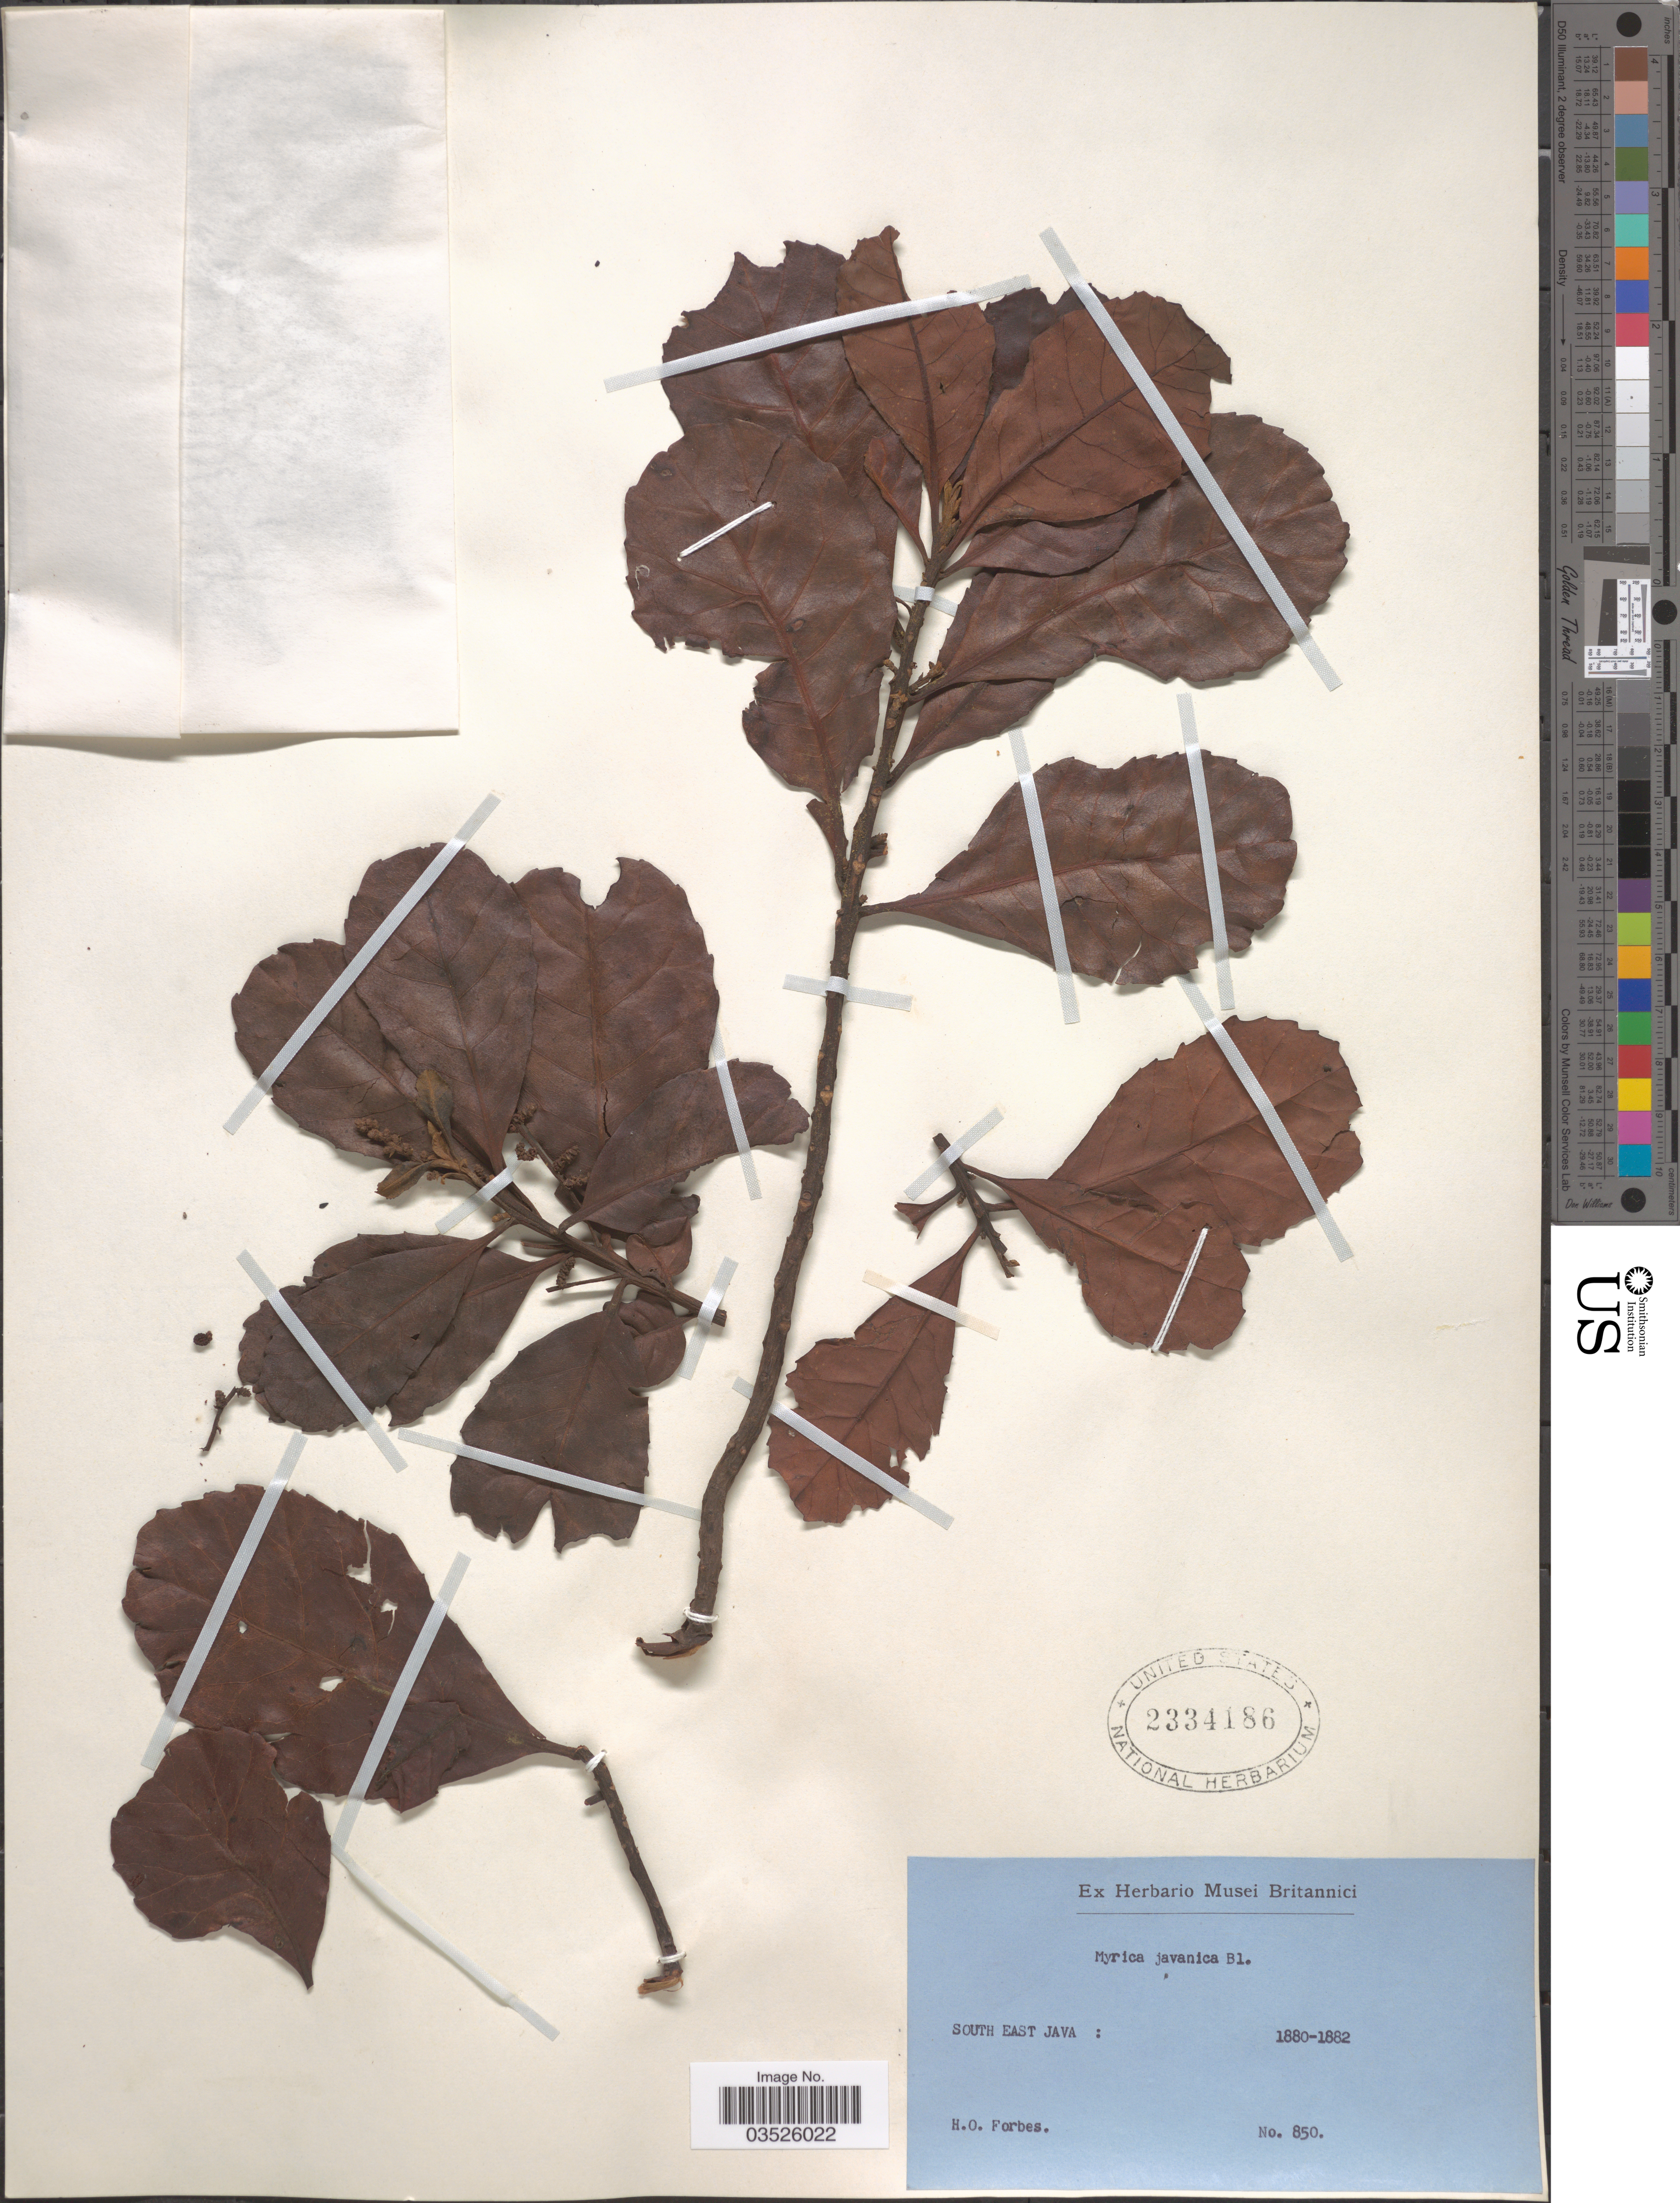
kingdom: Plantae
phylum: Tracheophyta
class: Magnoliopsida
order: Fagales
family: Myricaceae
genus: Morella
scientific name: Morella javanica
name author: (Blume) I.M. Turner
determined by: Strong, Mark T., (BOT), Smithsonian Institution - National Museum of Natural History (UNITED STATES)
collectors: H. O. Forbes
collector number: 850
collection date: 1880/1882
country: Indonesia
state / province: Java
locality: South East Java.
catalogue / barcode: US 2334186